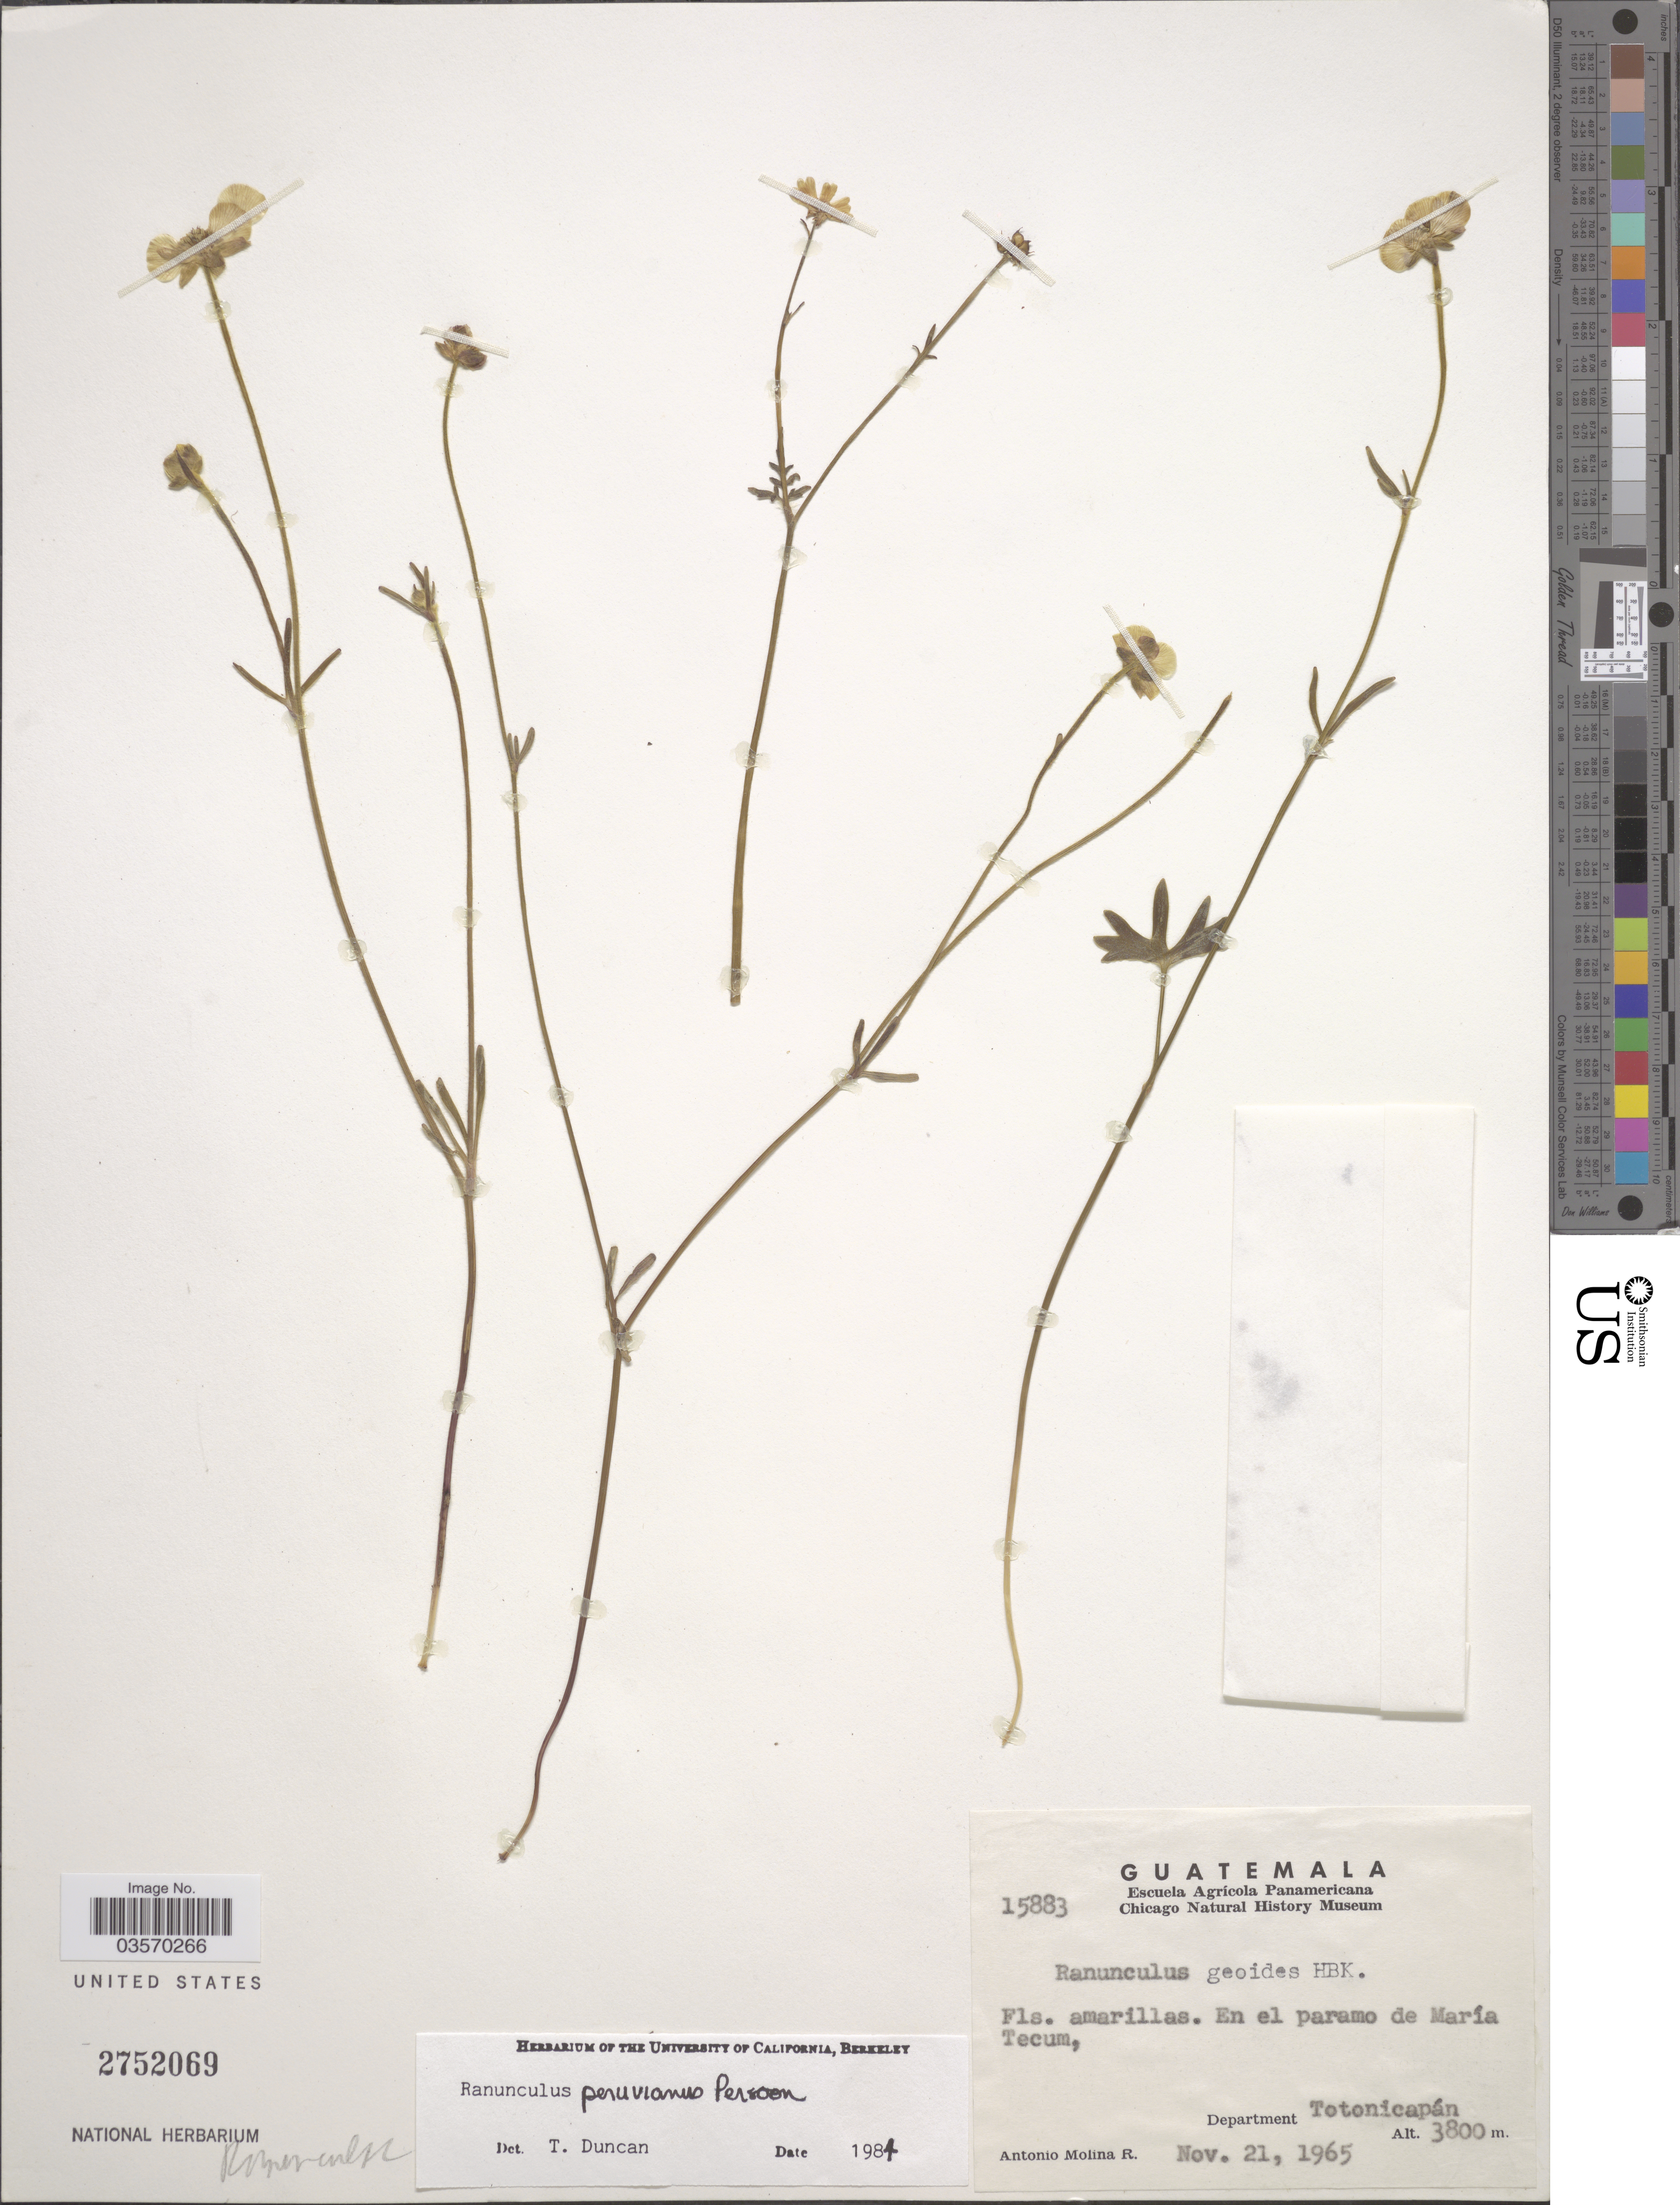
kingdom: Plantae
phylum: Tracheophyta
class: Magnoliopsida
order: Ranunculales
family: Ranunculaceae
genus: Ranunculus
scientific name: Ranunculus peruvianus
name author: Pers.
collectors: A. Molina R.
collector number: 15883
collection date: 1965-11-21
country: Guatemala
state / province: Totonicapan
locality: En el parama de María Tecum, Department Totonicapán.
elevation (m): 3800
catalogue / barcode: US 2752069